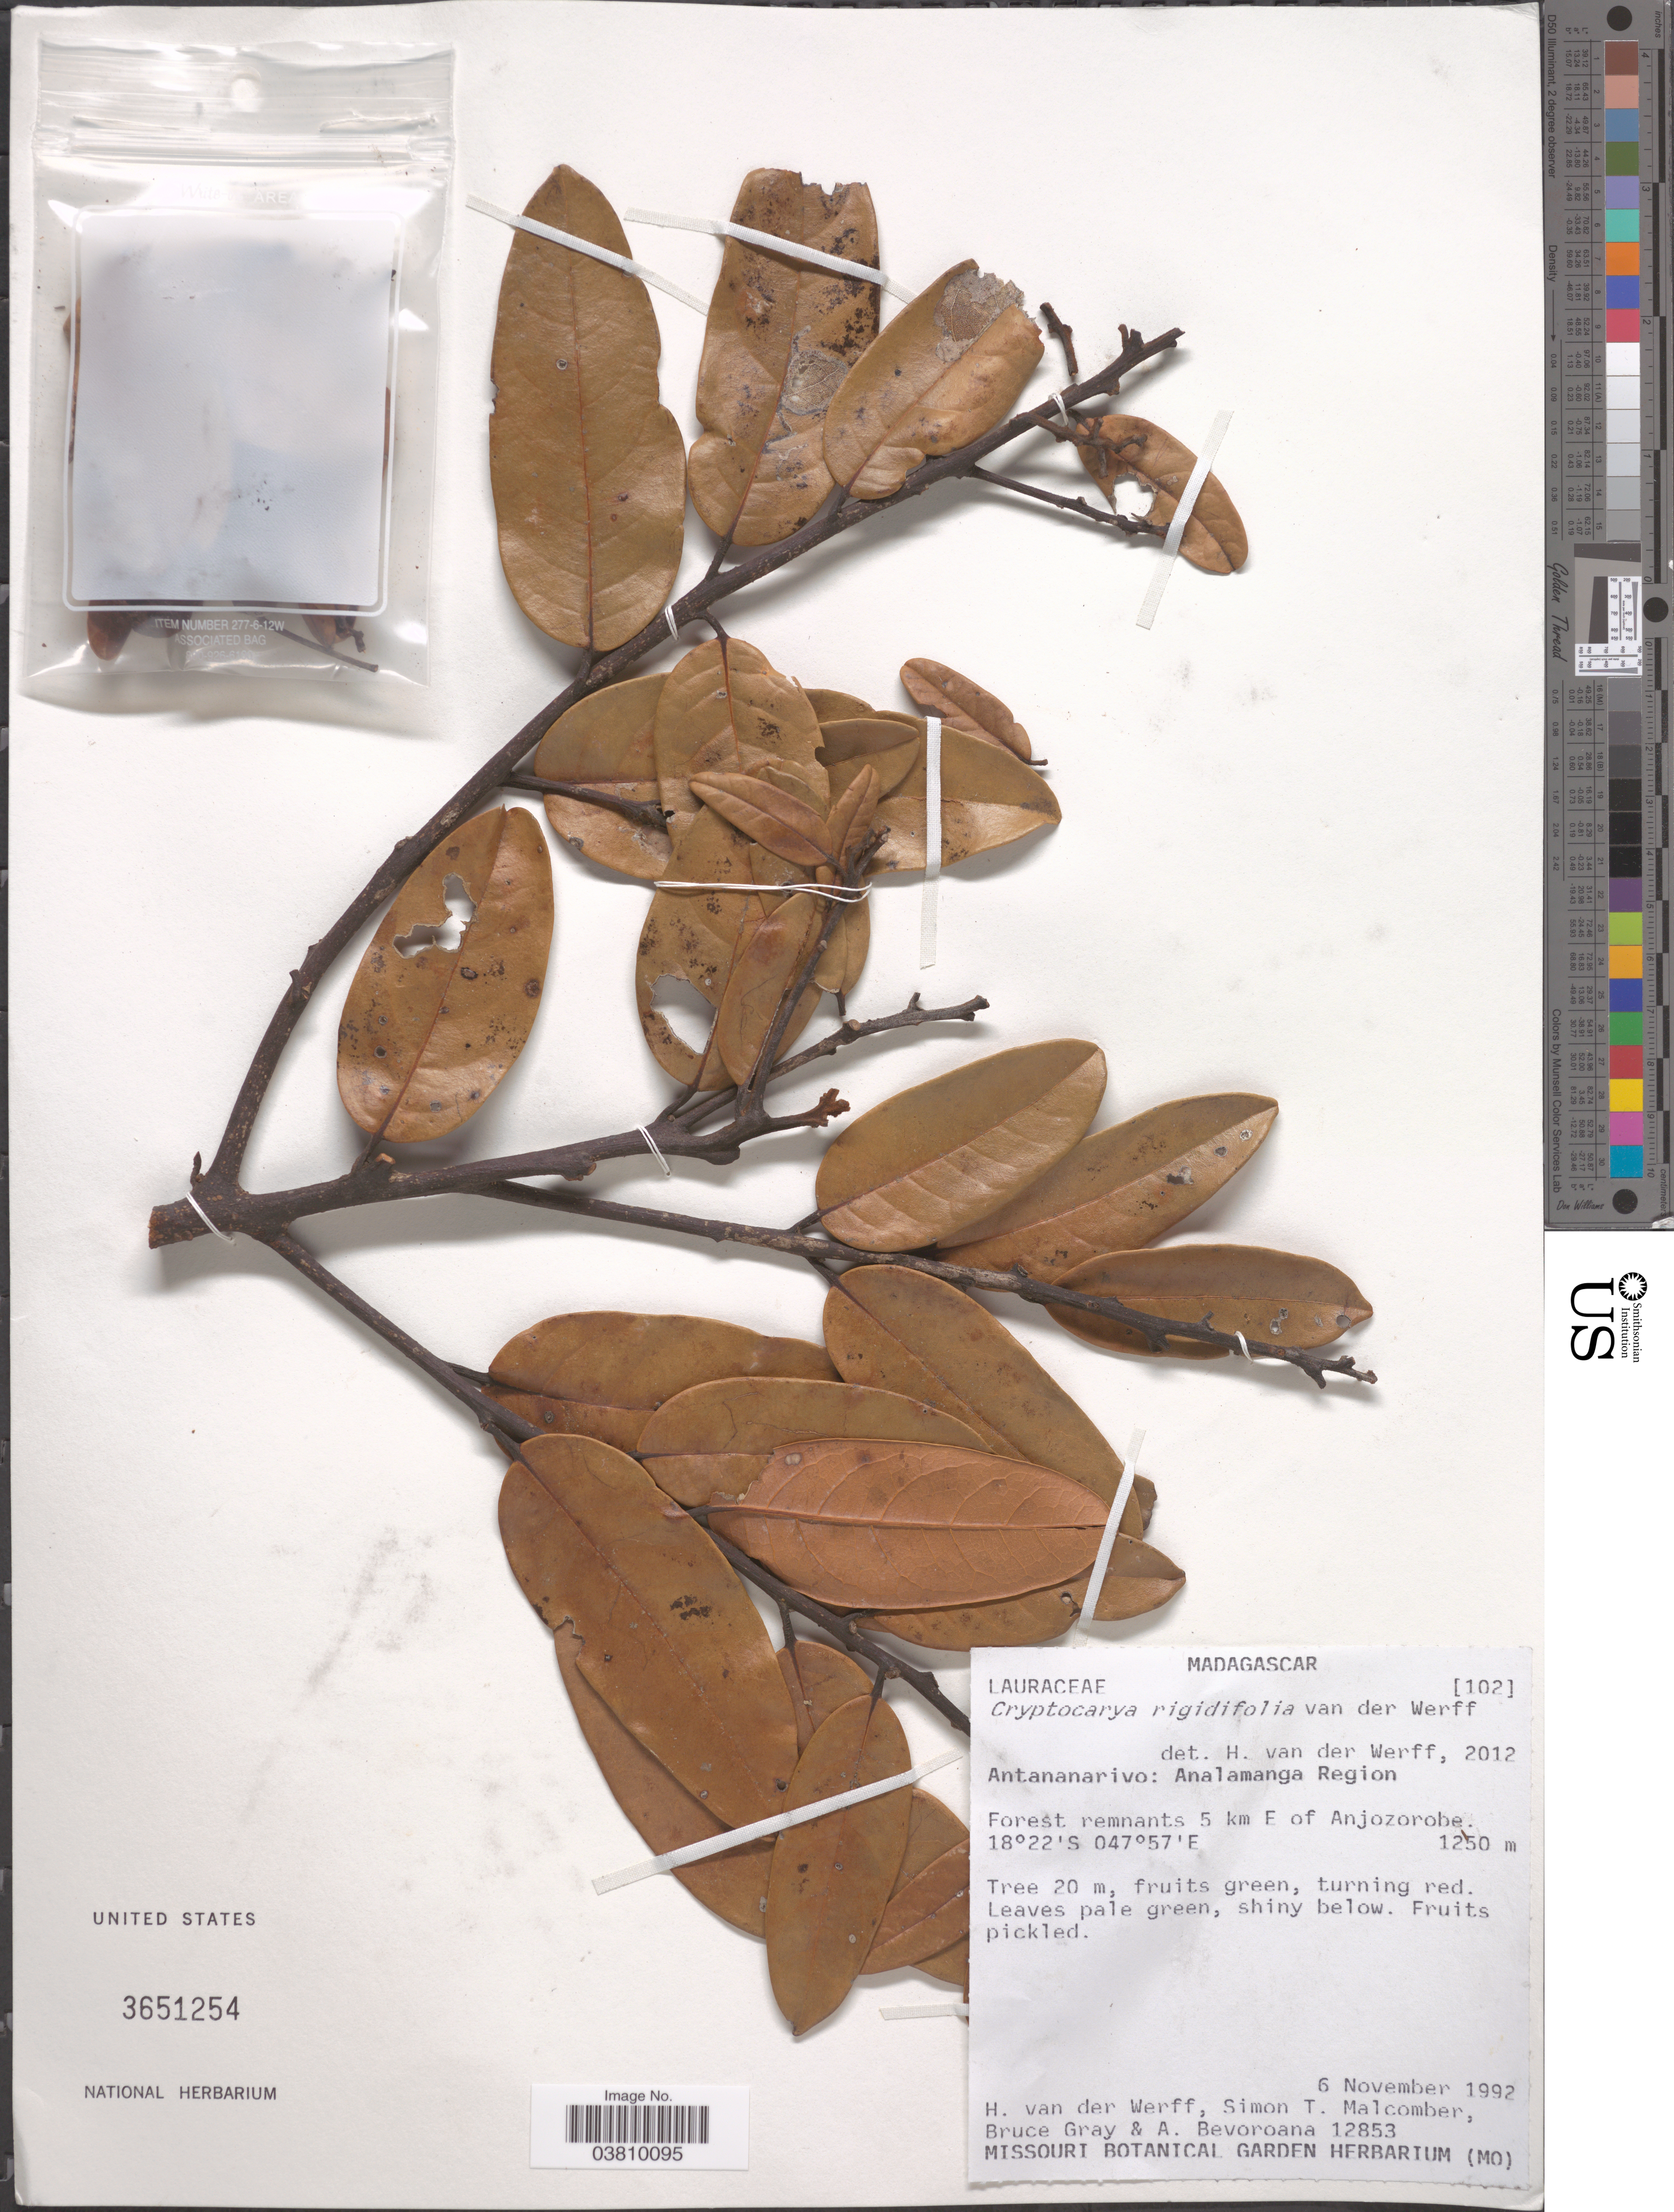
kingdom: Plantae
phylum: Tracheophyta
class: Magnoliopsida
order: Laurales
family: Lauraceae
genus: Cryptocarya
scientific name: Cryptocarya rigidifolia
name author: van der Werff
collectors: H. van der Werff, S. T. Malcomber, B. Gray & A. Bevoroana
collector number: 12853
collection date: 1992-11-06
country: Madagascar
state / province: Analamanga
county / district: Anjozorobe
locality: Analamanga Region. Forest remnants 5 km E of Anjozorobe.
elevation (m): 1250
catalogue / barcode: US 3651254